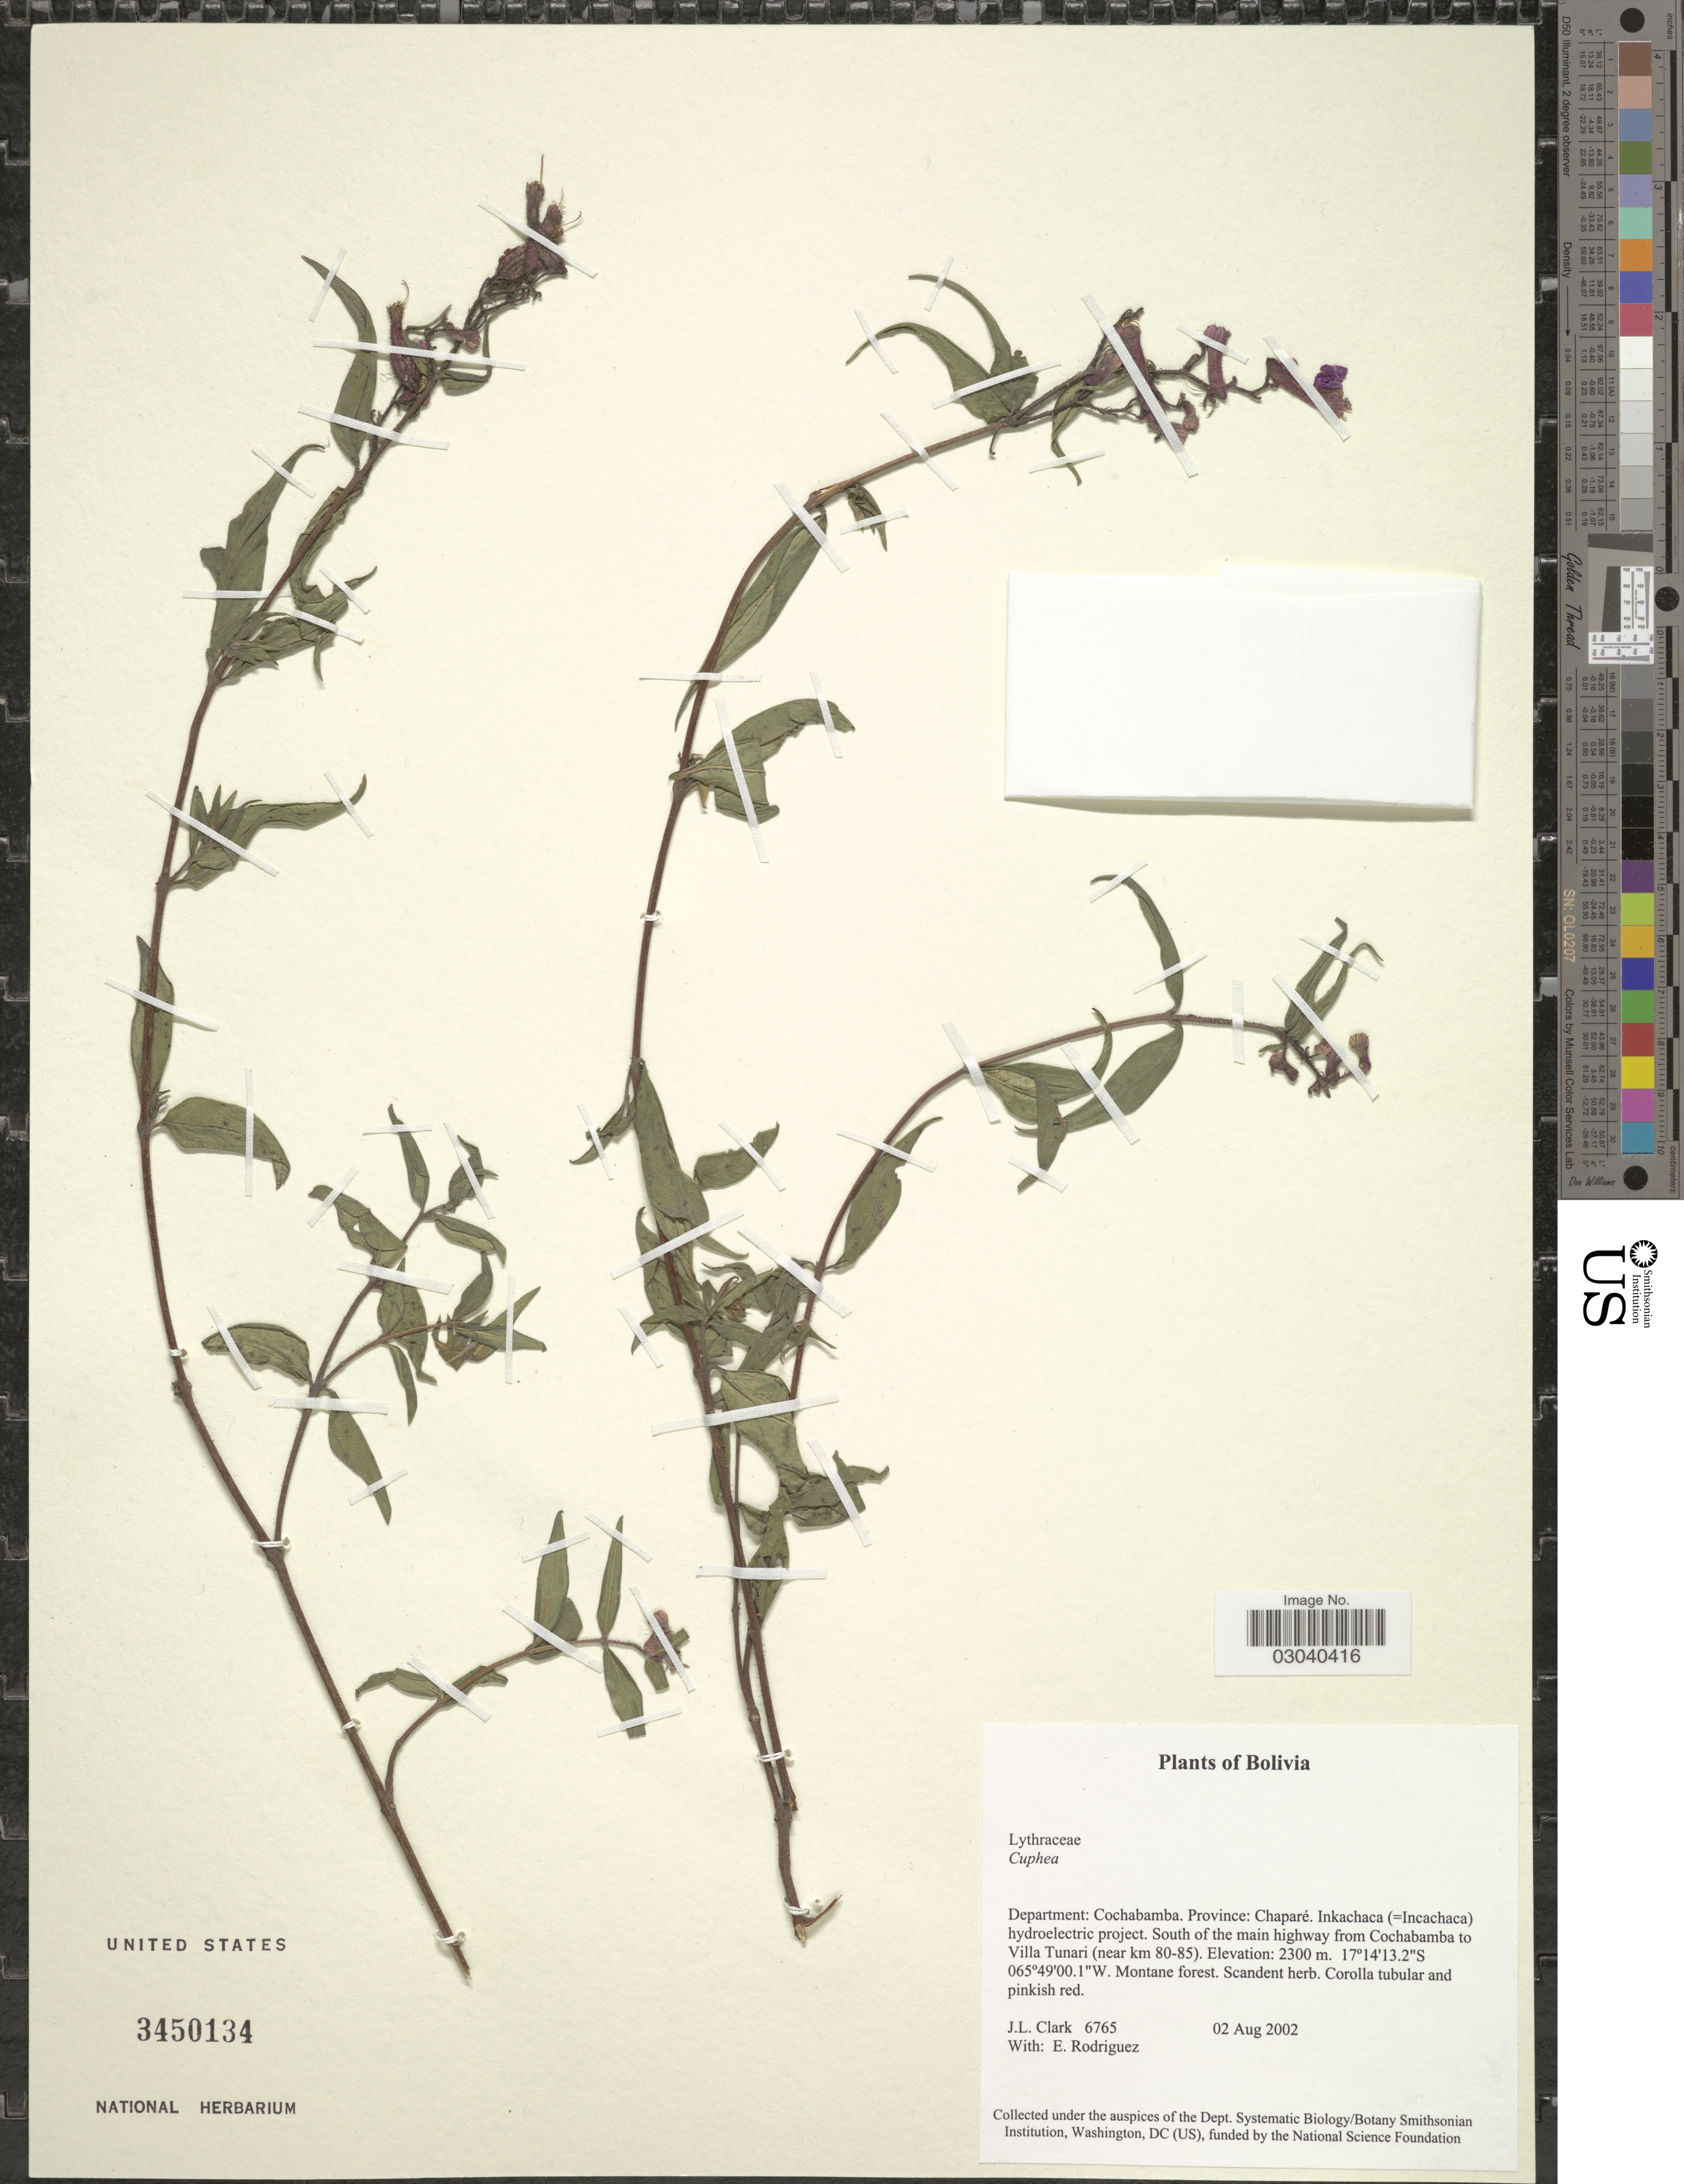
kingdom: Plantae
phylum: Tracheophyta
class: Magnoliopsida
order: Myrtales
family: Lythraceae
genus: Cuphea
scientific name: Cuphea sp.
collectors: J. L. Clark & E. Rodriguez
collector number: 6765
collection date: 2002-08-02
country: Bolivia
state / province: Cochabamba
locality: Department: Cochabamba. Province: Chaparé. Inkachaca (=Incachaca) hydroelectric project. South of main highway from Cochabamba to Villa Tunari (near km 80-85).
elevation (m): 2300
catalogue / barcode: US 3450134